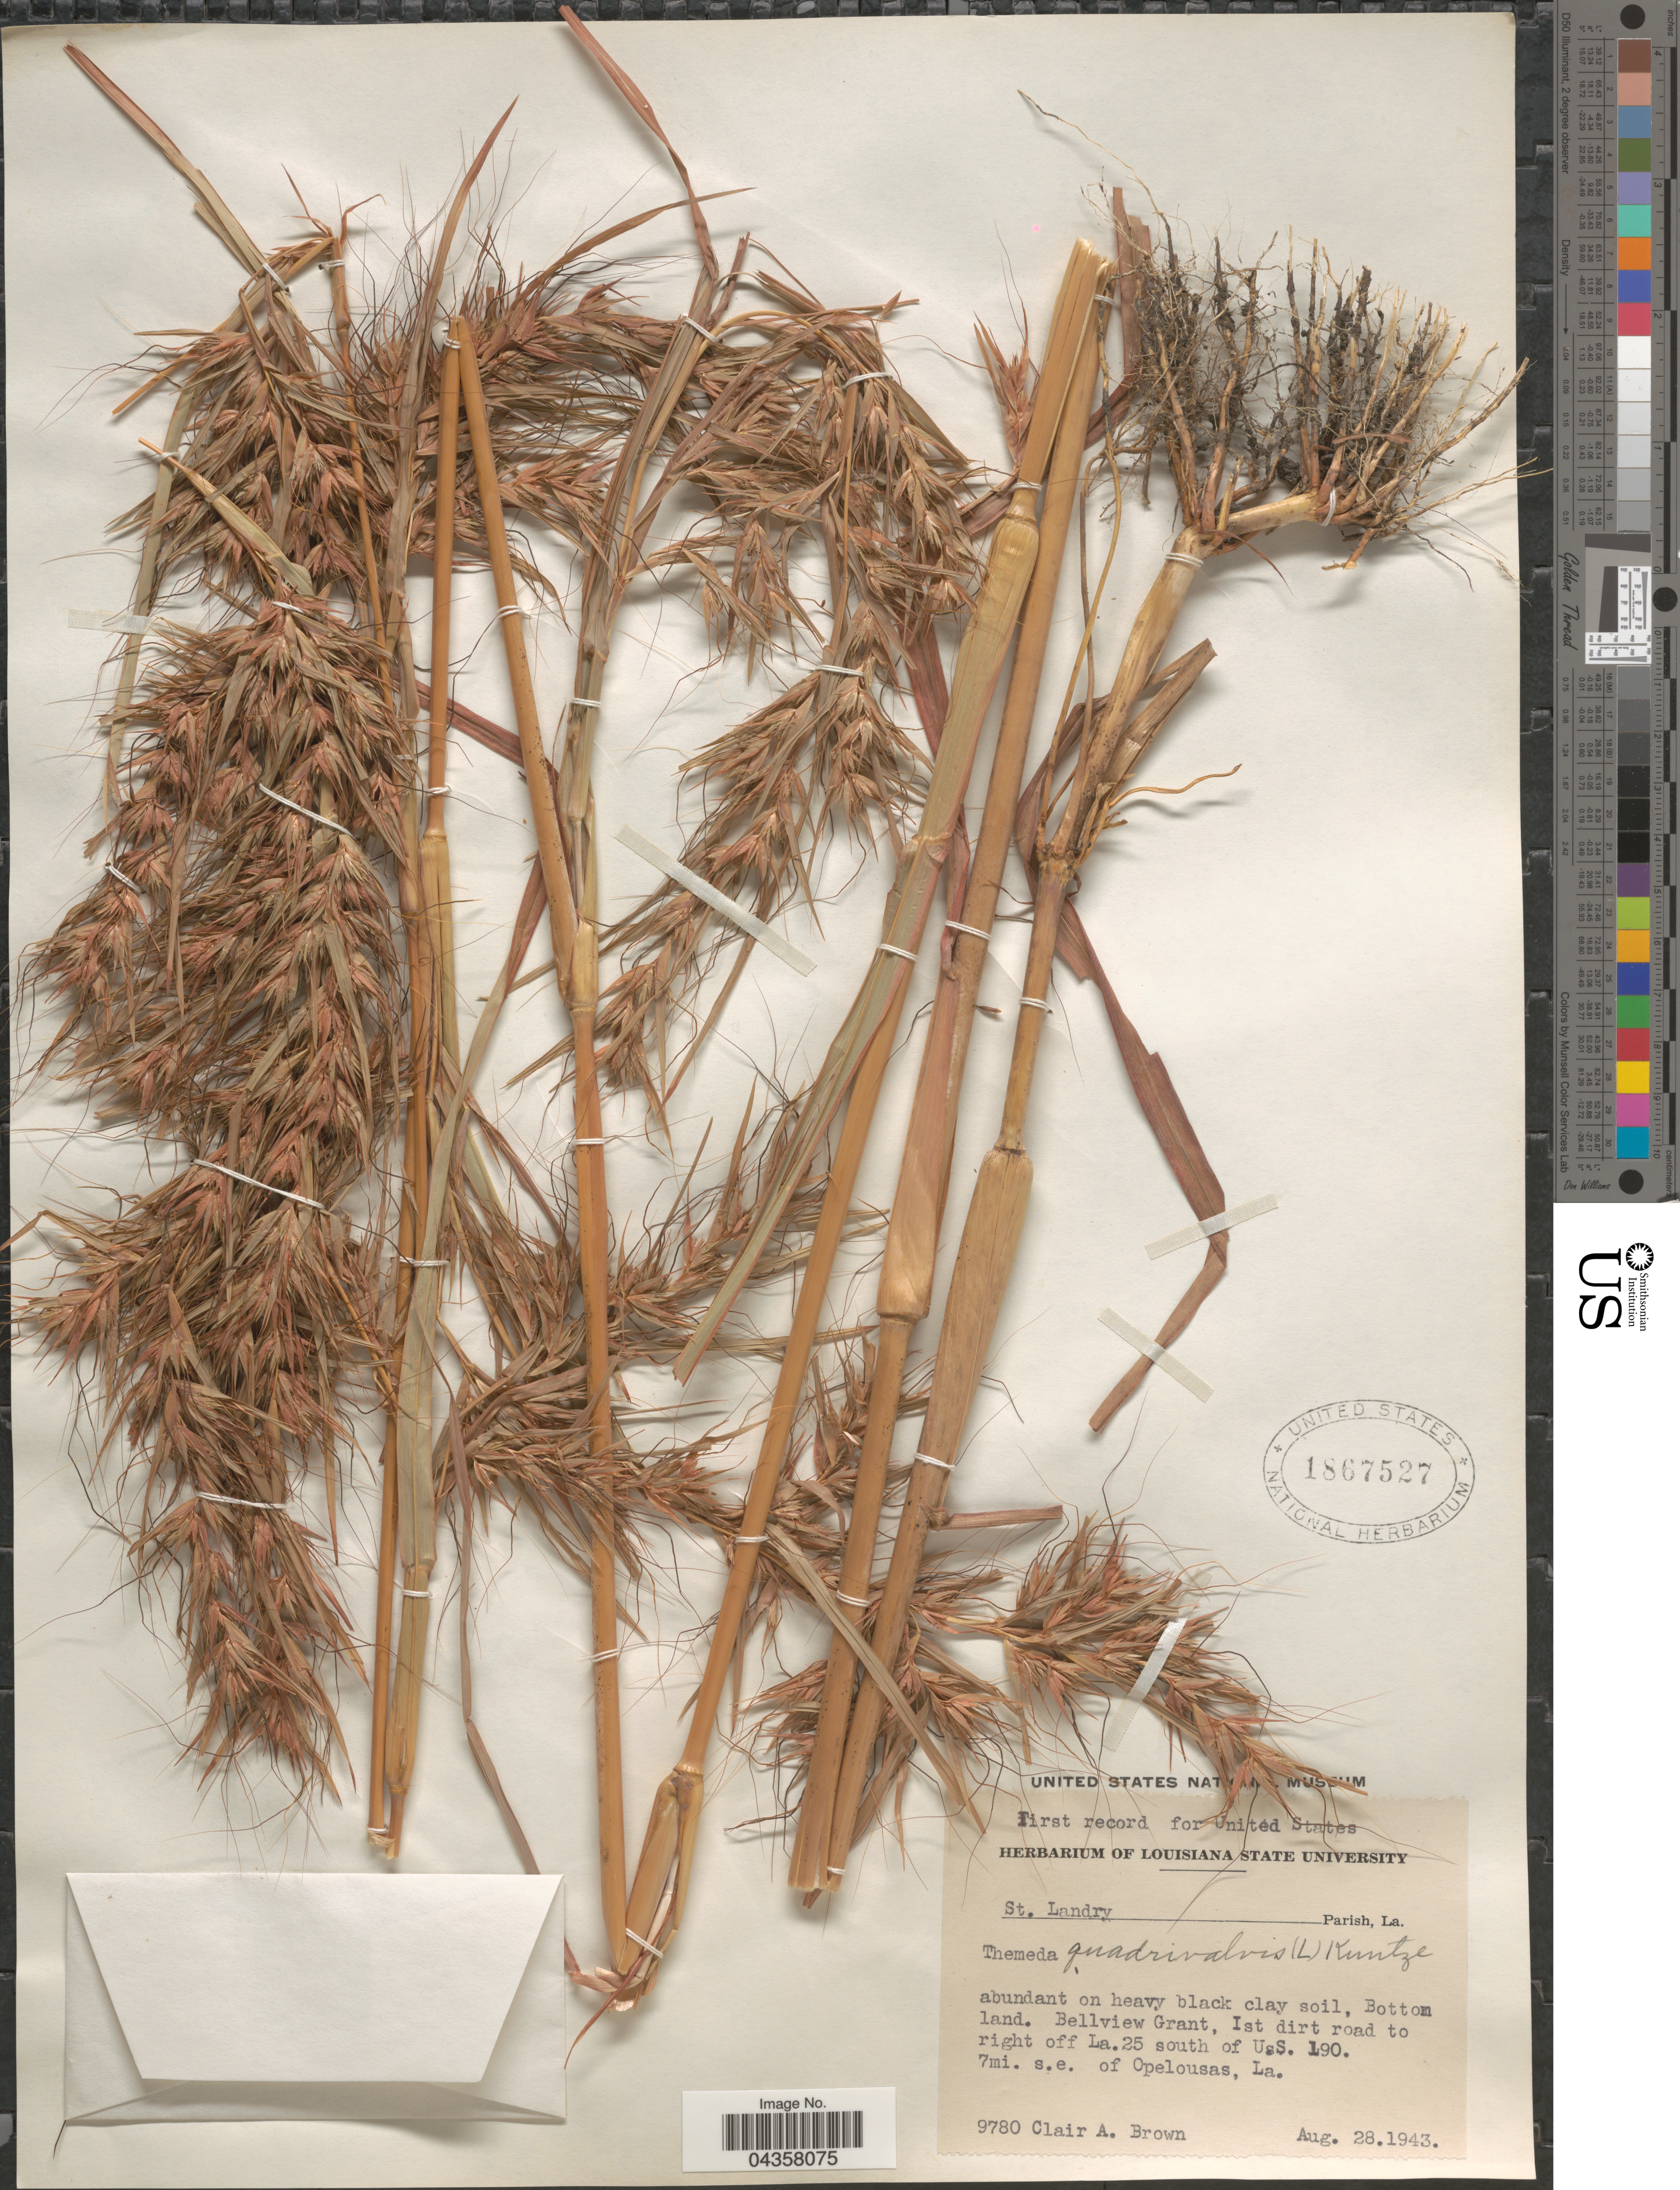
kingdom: Plantae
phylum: Tracheophyta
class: Liliopsida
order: Poales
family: Poaceae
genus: Themeda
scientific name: Themeda quadrivalvis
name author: (L.) Kuntze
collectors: C. A. Brown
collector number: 9780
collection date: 1943-08-28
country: United States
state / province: Louisiana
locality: St. Landry Parish. Bellview Grant, Ist dirt road to right off La. 25 south of U.S. 190. 7mi s.e. of Opelousas.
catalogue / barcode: US 1867527